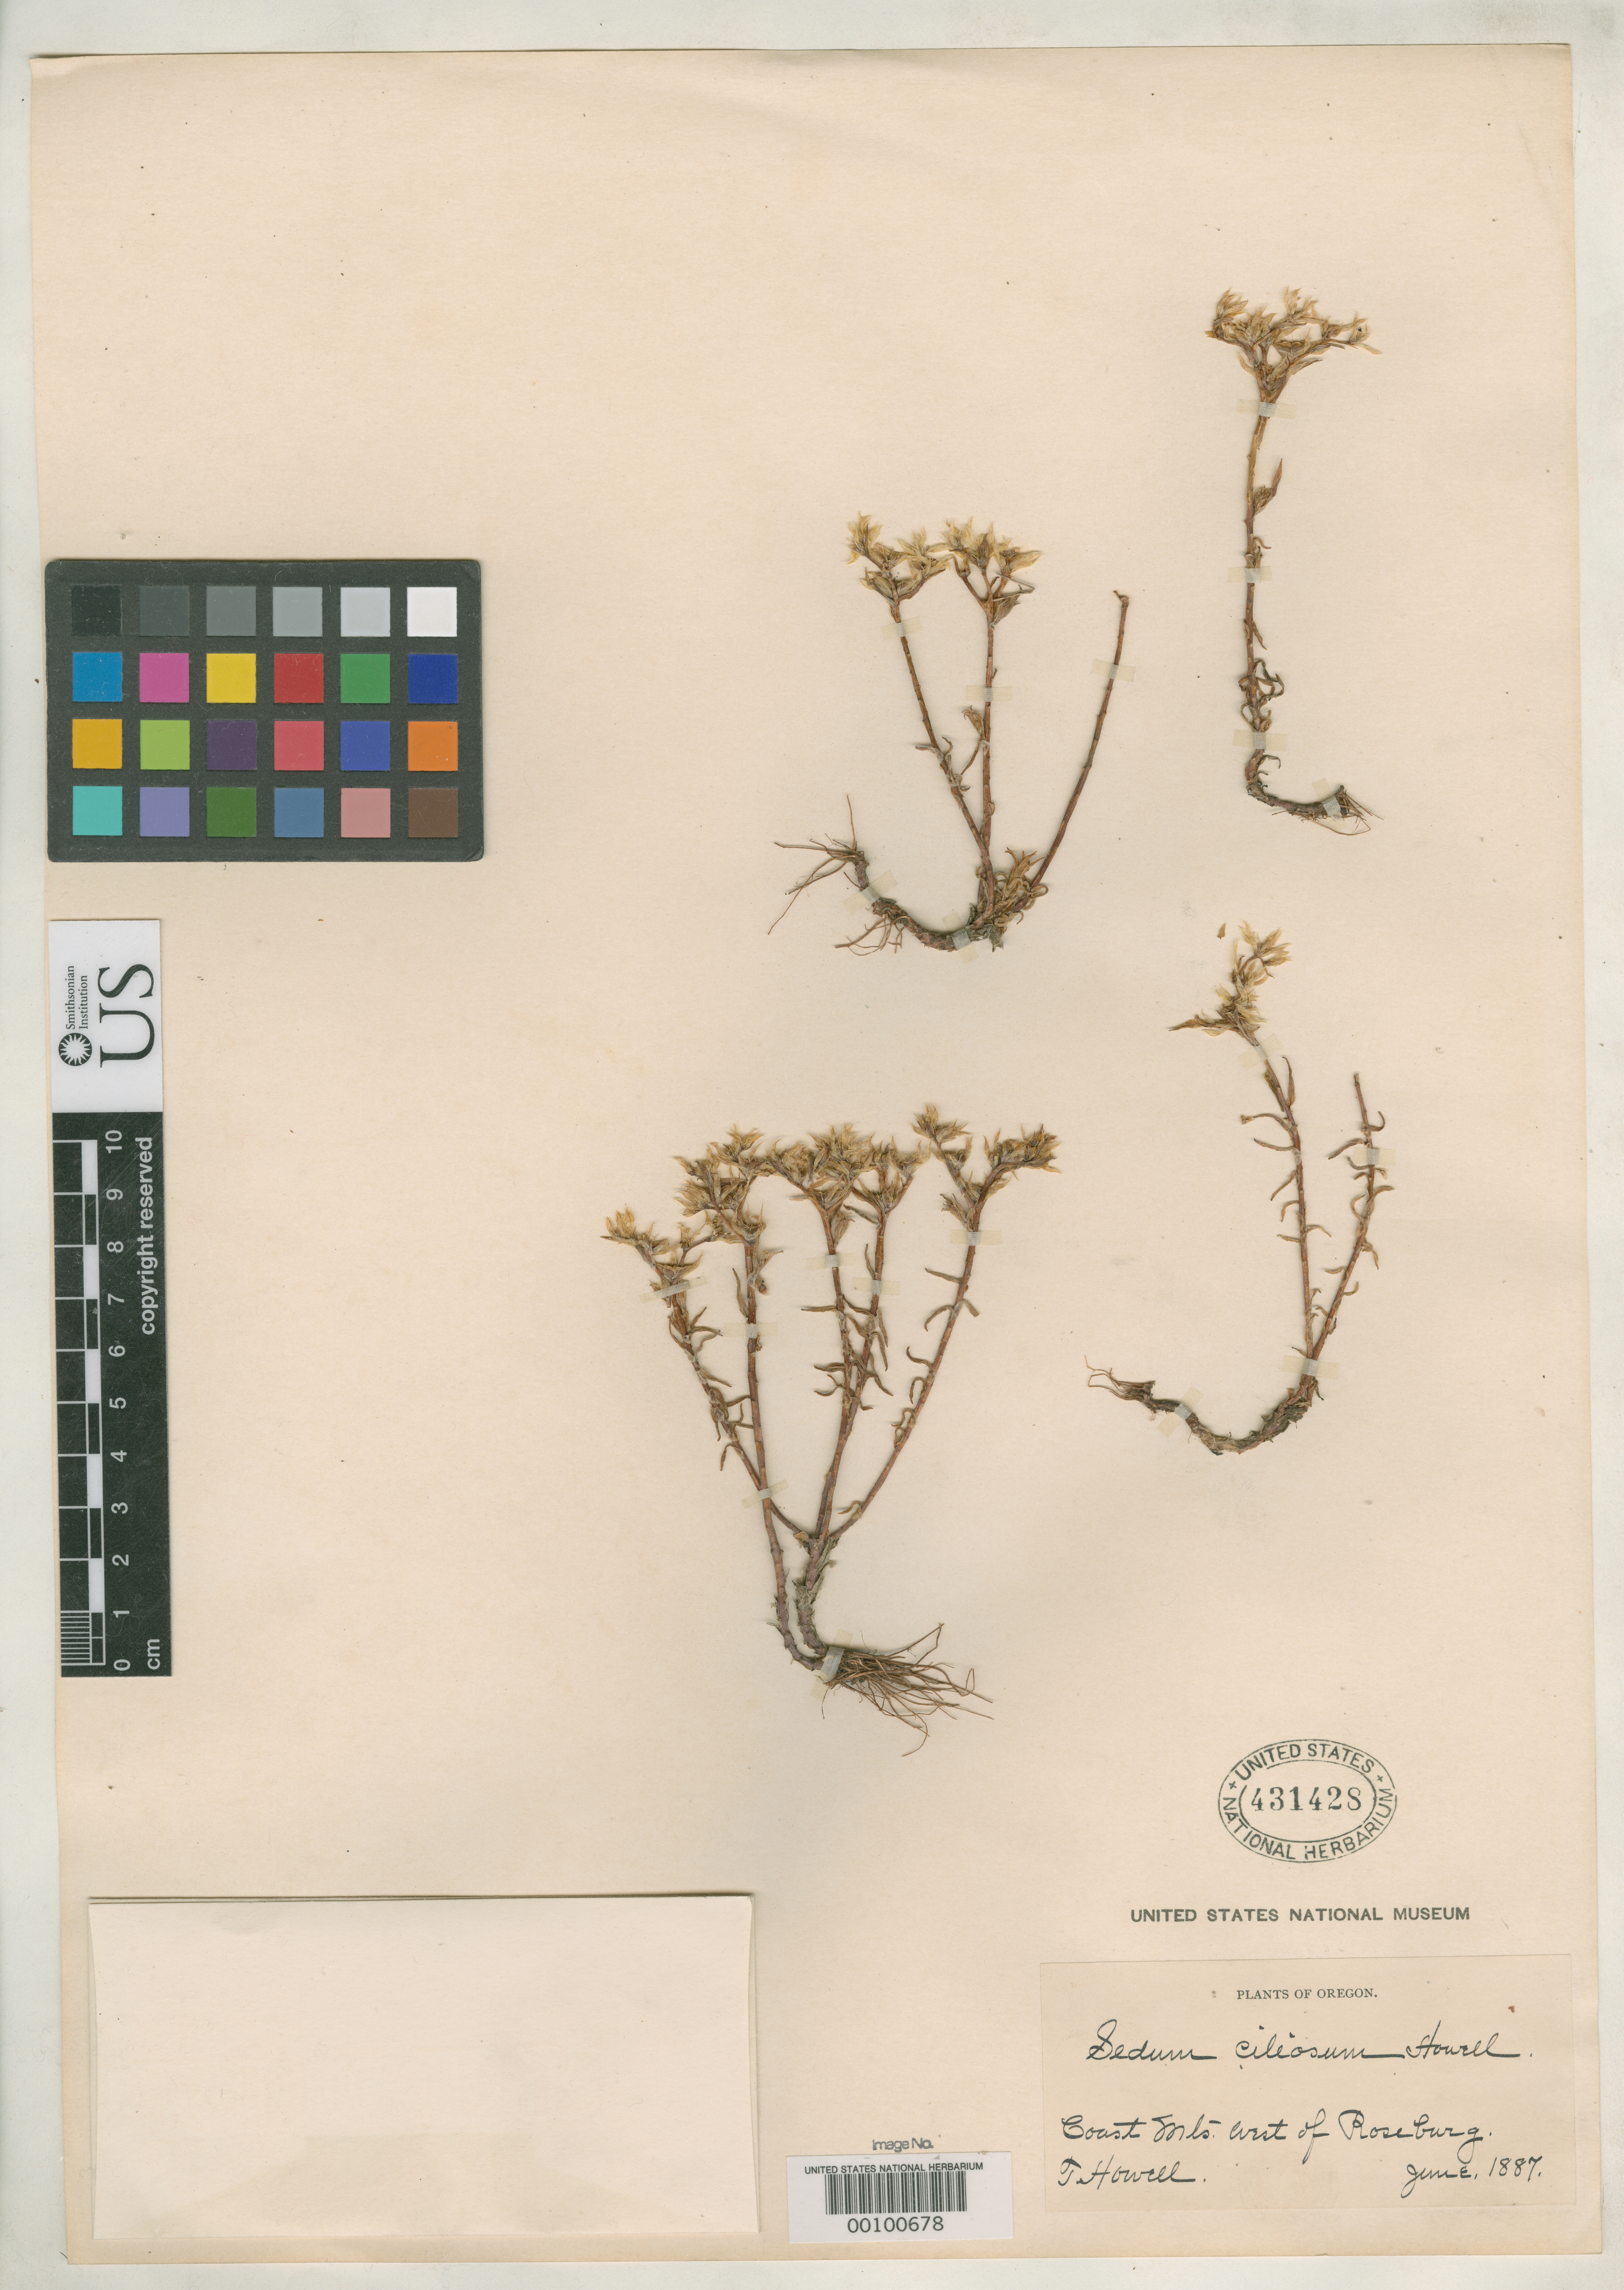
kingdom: Plantae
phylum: Tracheophyta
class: Magnoliopsida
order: Saxifragales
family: Crassulaceae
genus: Sedum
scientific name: Sedum ciliosum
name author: Howell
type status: Type Collection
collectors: T. J. Howell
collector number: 693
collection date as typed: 20 Jun 1887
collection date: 1887-06-20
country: United States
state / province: Oregon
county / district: Douglas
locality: Coast mountains W of Roseburg.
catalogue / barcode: US 431428